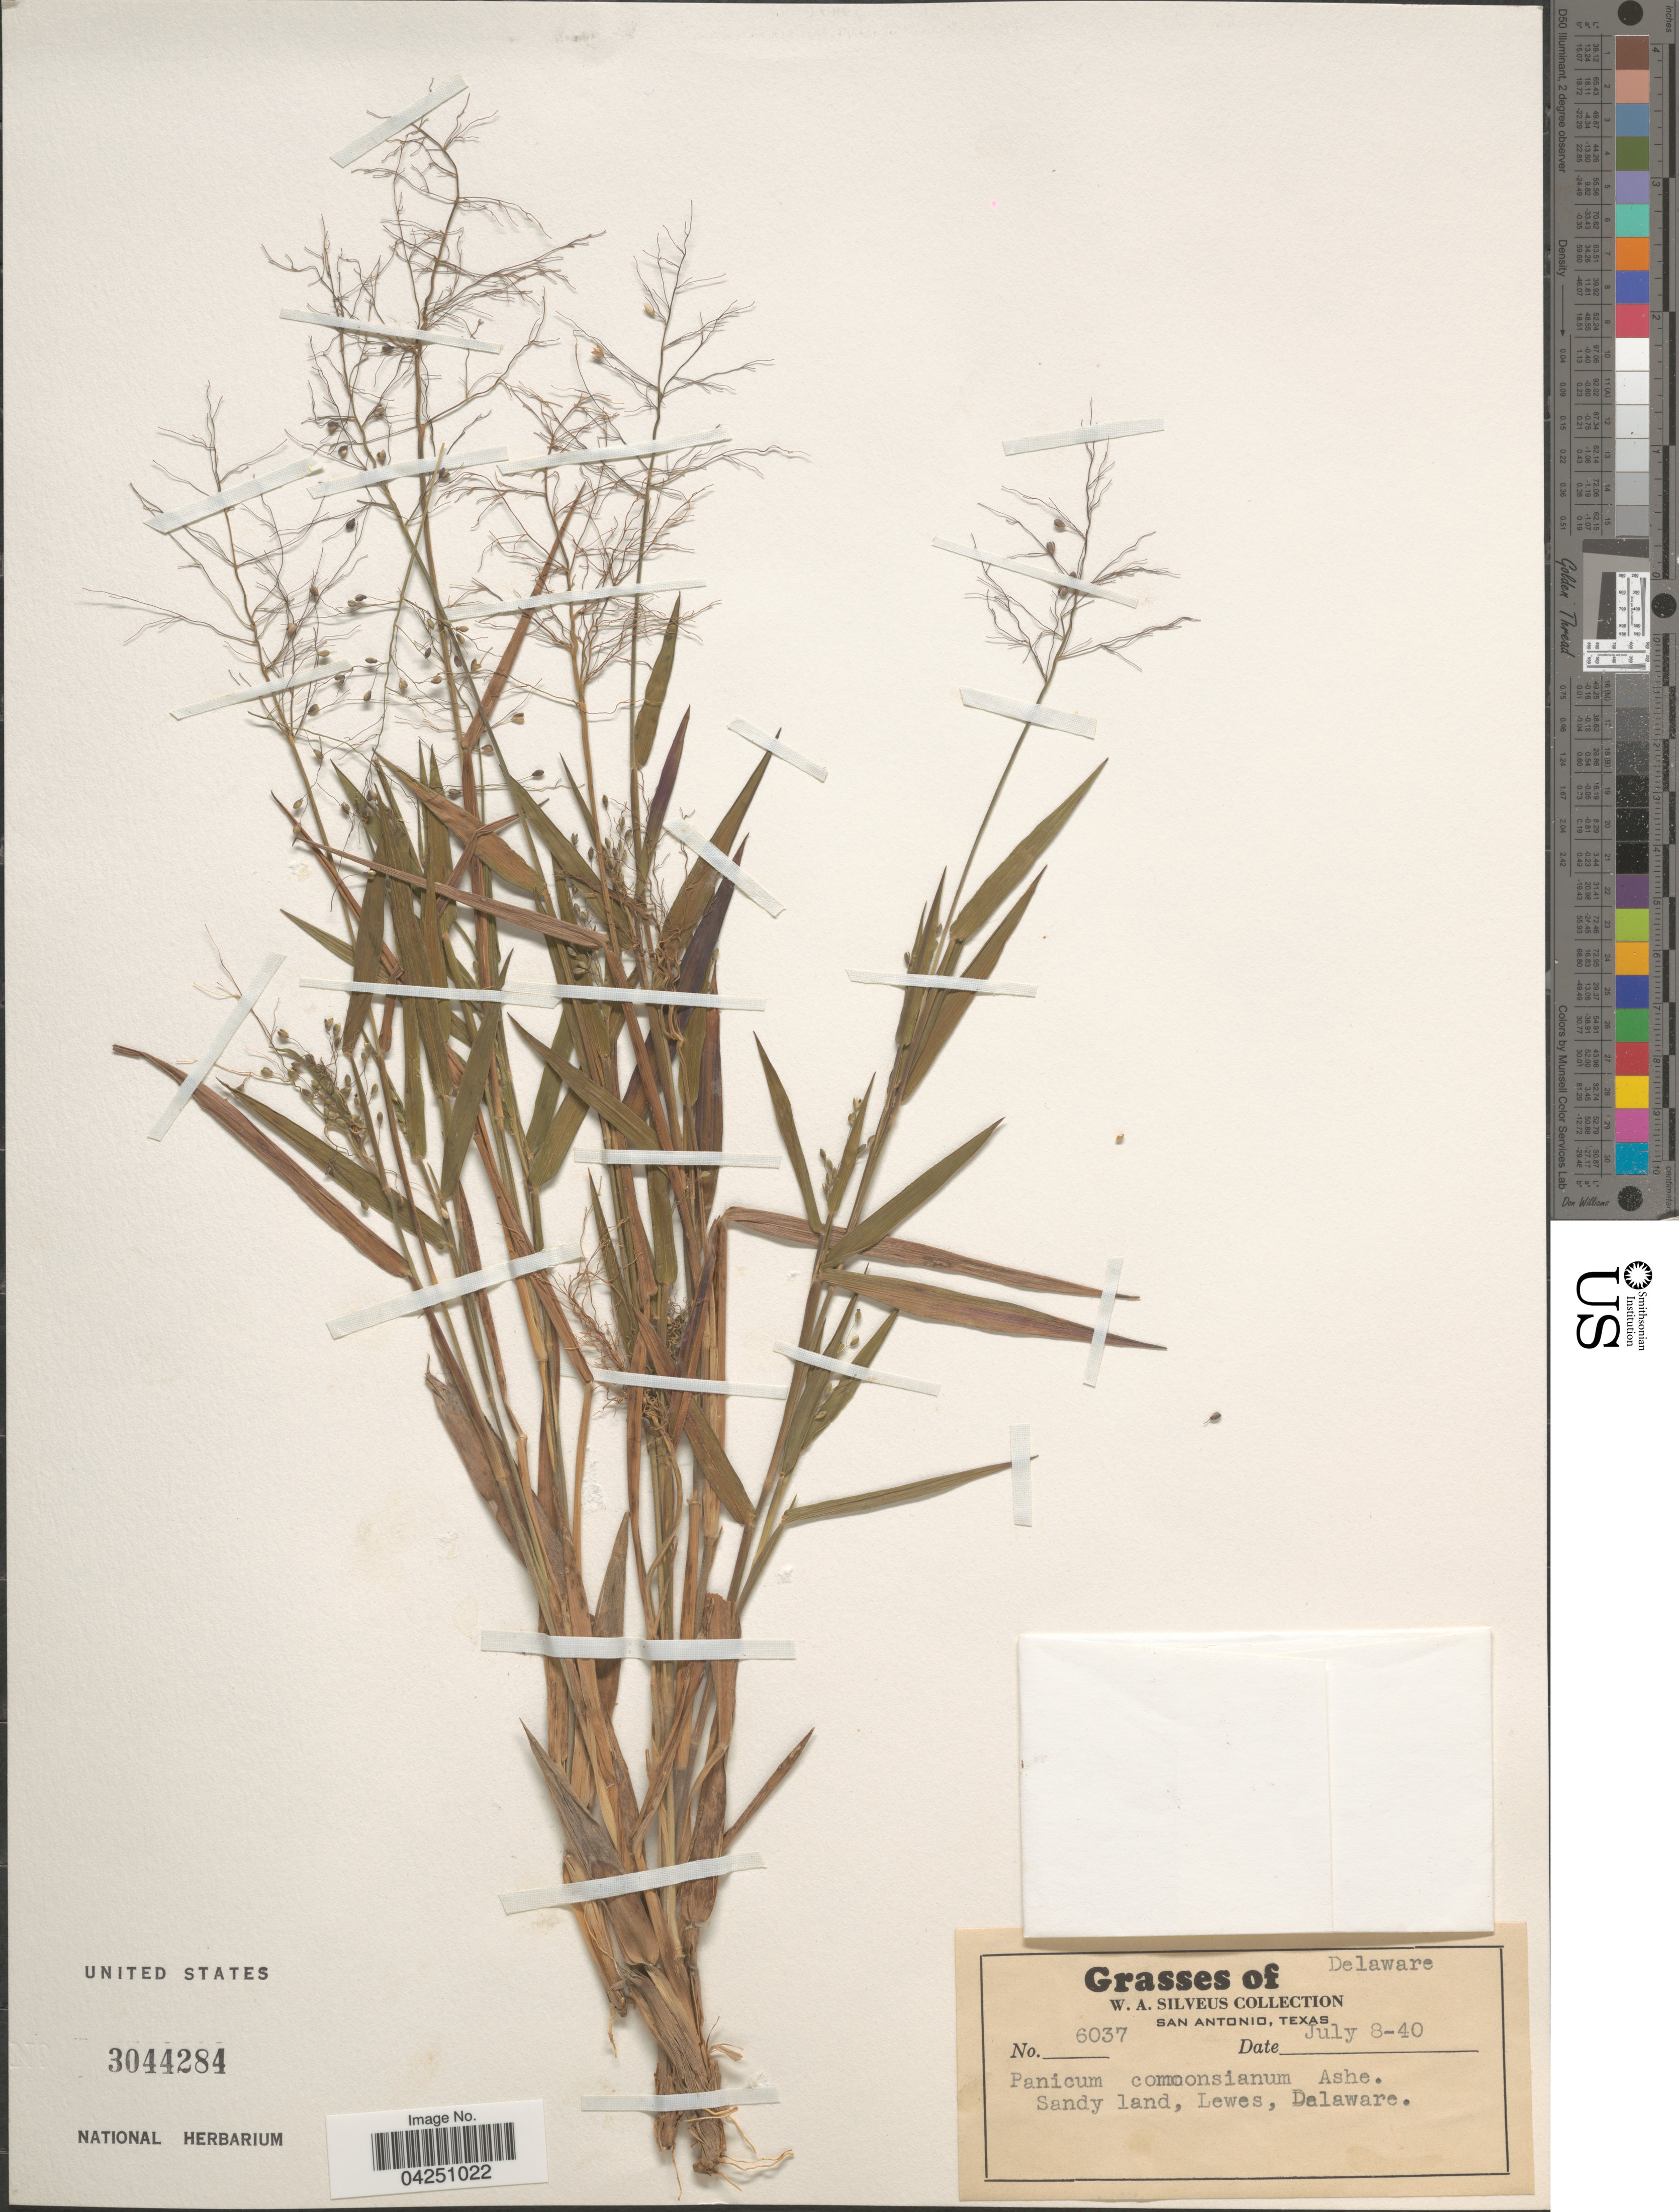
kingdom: Plantae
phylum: Tracheophyta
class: Liliopsida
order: Poales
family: Poaceae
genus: Dichanthelium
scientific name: Dichanthelium acuminatum var. acuminatum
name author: (Sw.) Gould & C.A. Clark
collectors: W. Silveus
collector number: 6037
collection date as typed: Transcribed d/m/y: 8/7/40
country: United States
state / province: Delaware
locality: Sandy land, Lewes.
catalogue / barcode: US 3044284